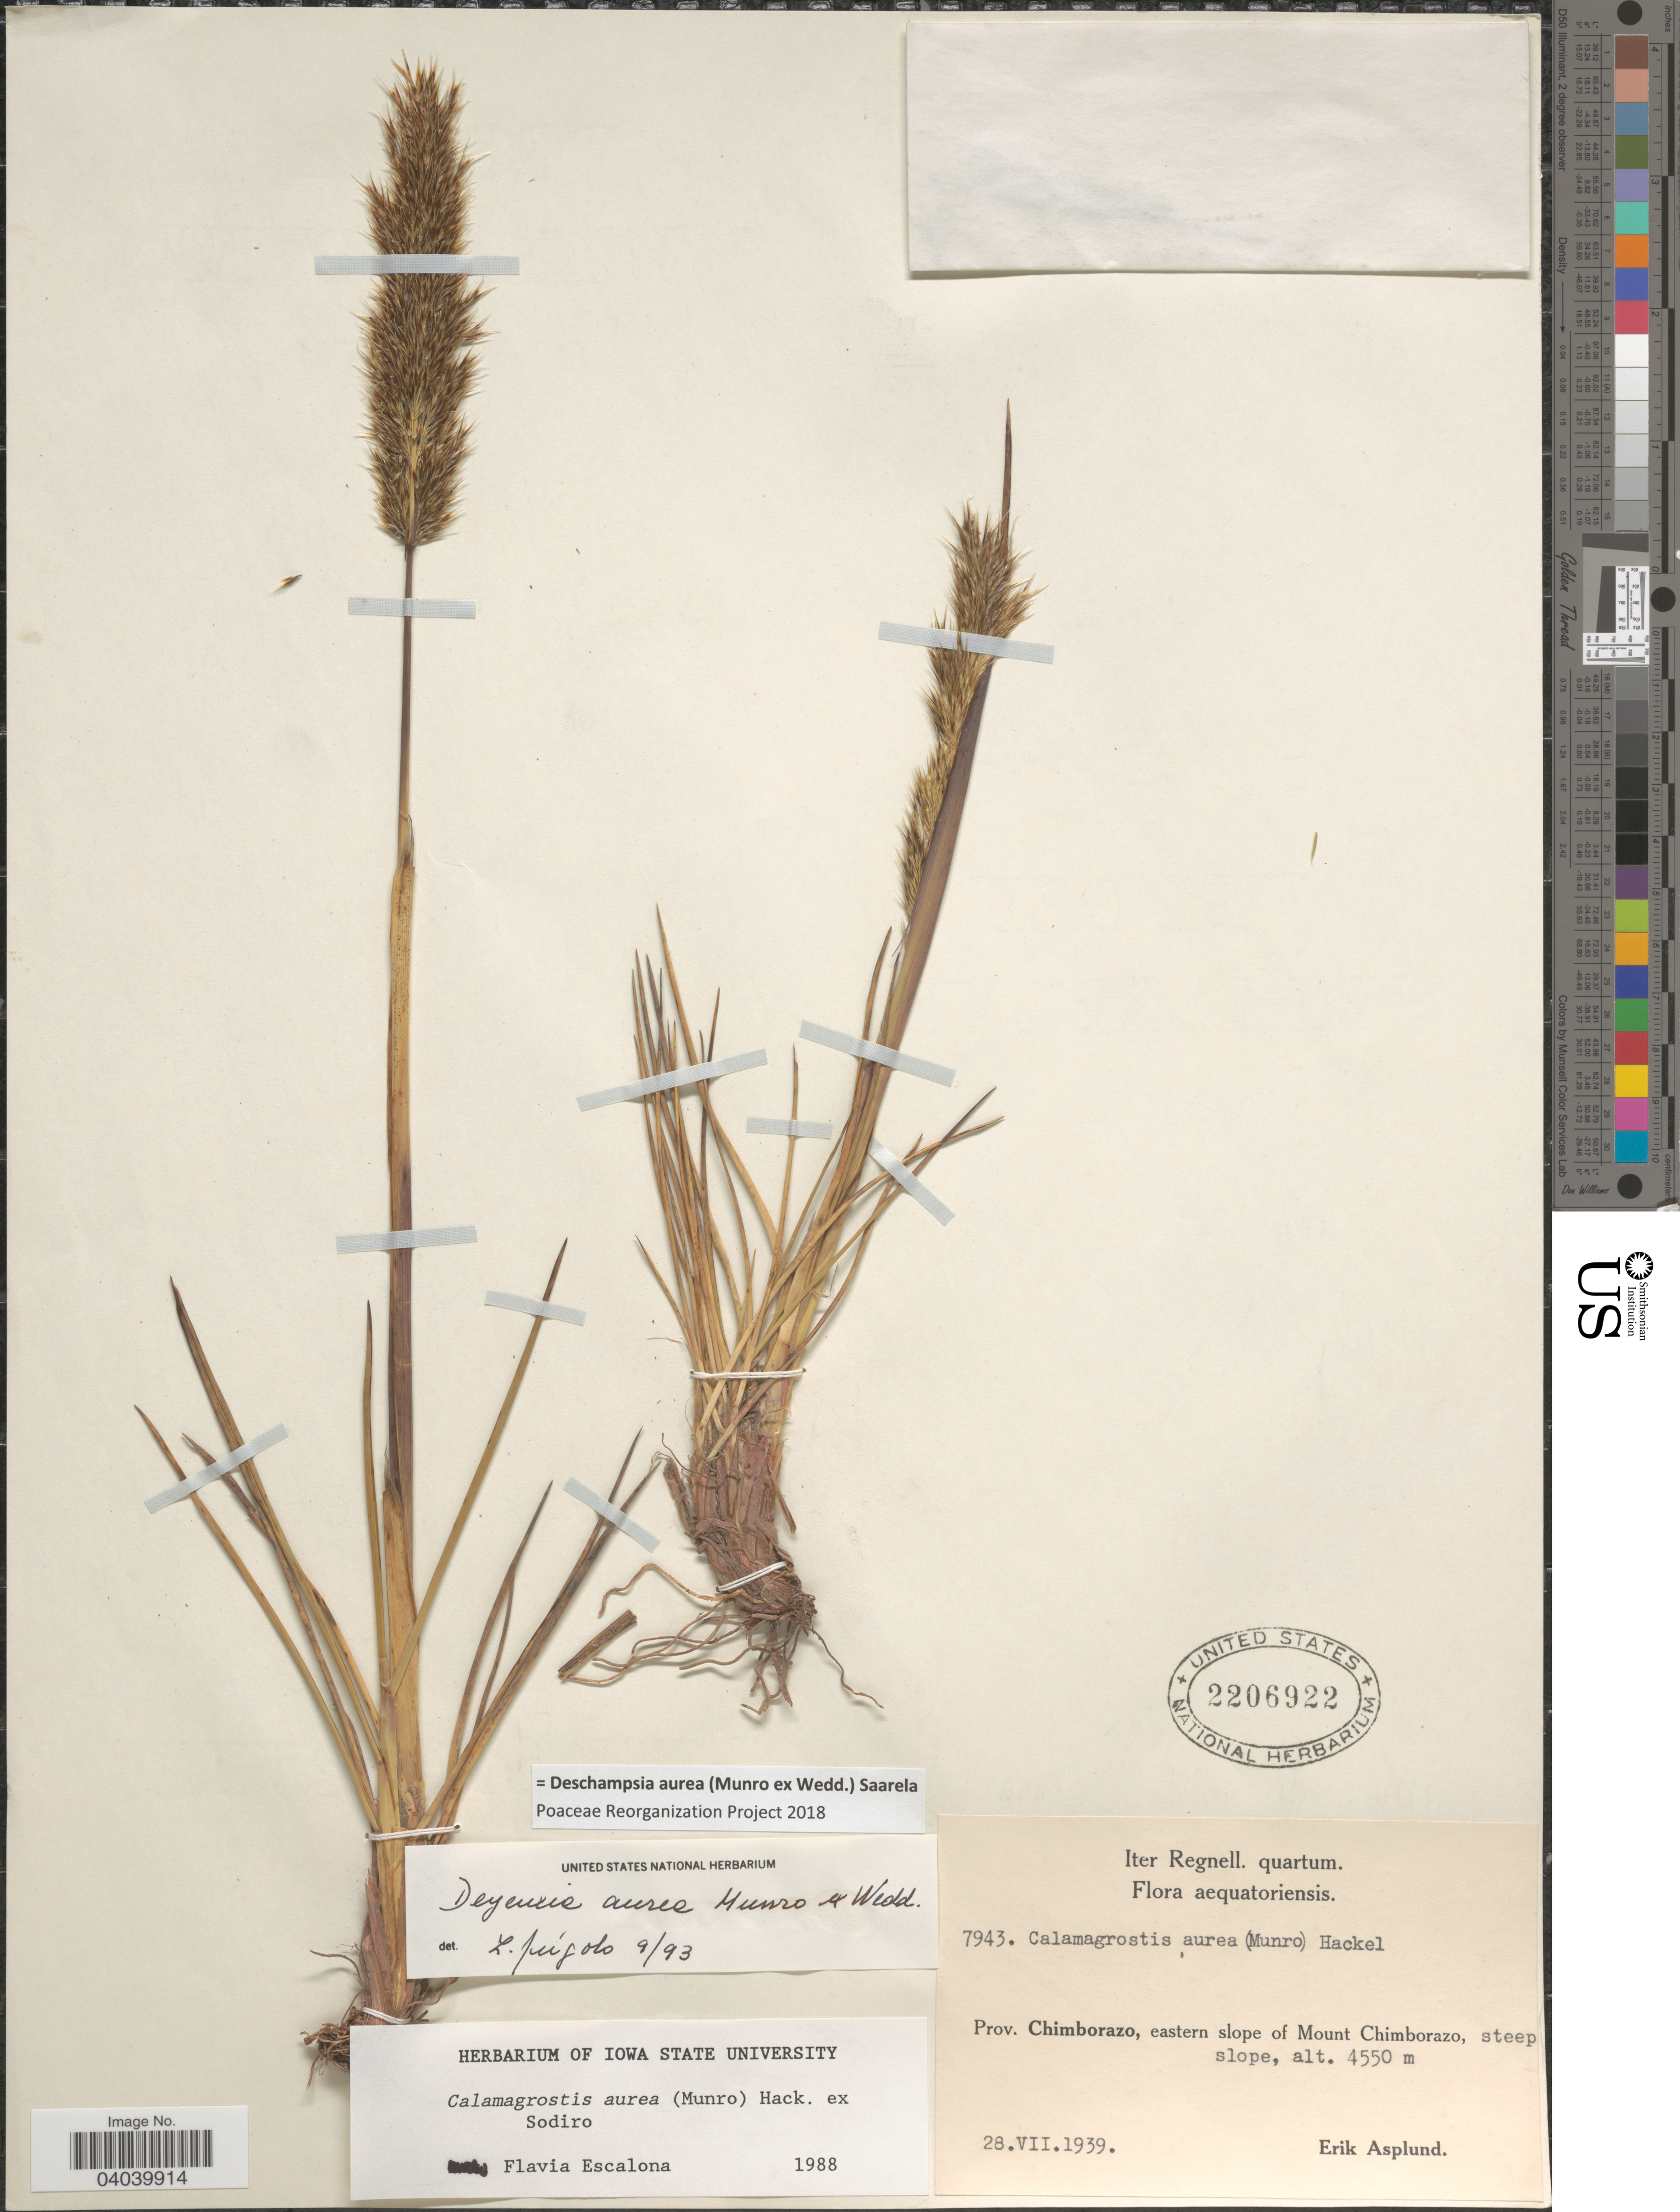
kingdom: Plantae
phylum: Tracheophyta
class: Liliopsida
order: Poales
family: Poaceae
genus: Deschampsia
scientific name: Deschampsia aurea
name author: (Munro ex Wedd.) Saarela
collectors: E. Asplund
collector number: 7943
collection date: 1939-07-28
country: Ecuador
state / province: Chimborazo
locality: Aequatoriensis. Eastern slope of Mount Chimborazo, steep slope.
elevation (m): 4550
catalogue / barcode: US 2206922